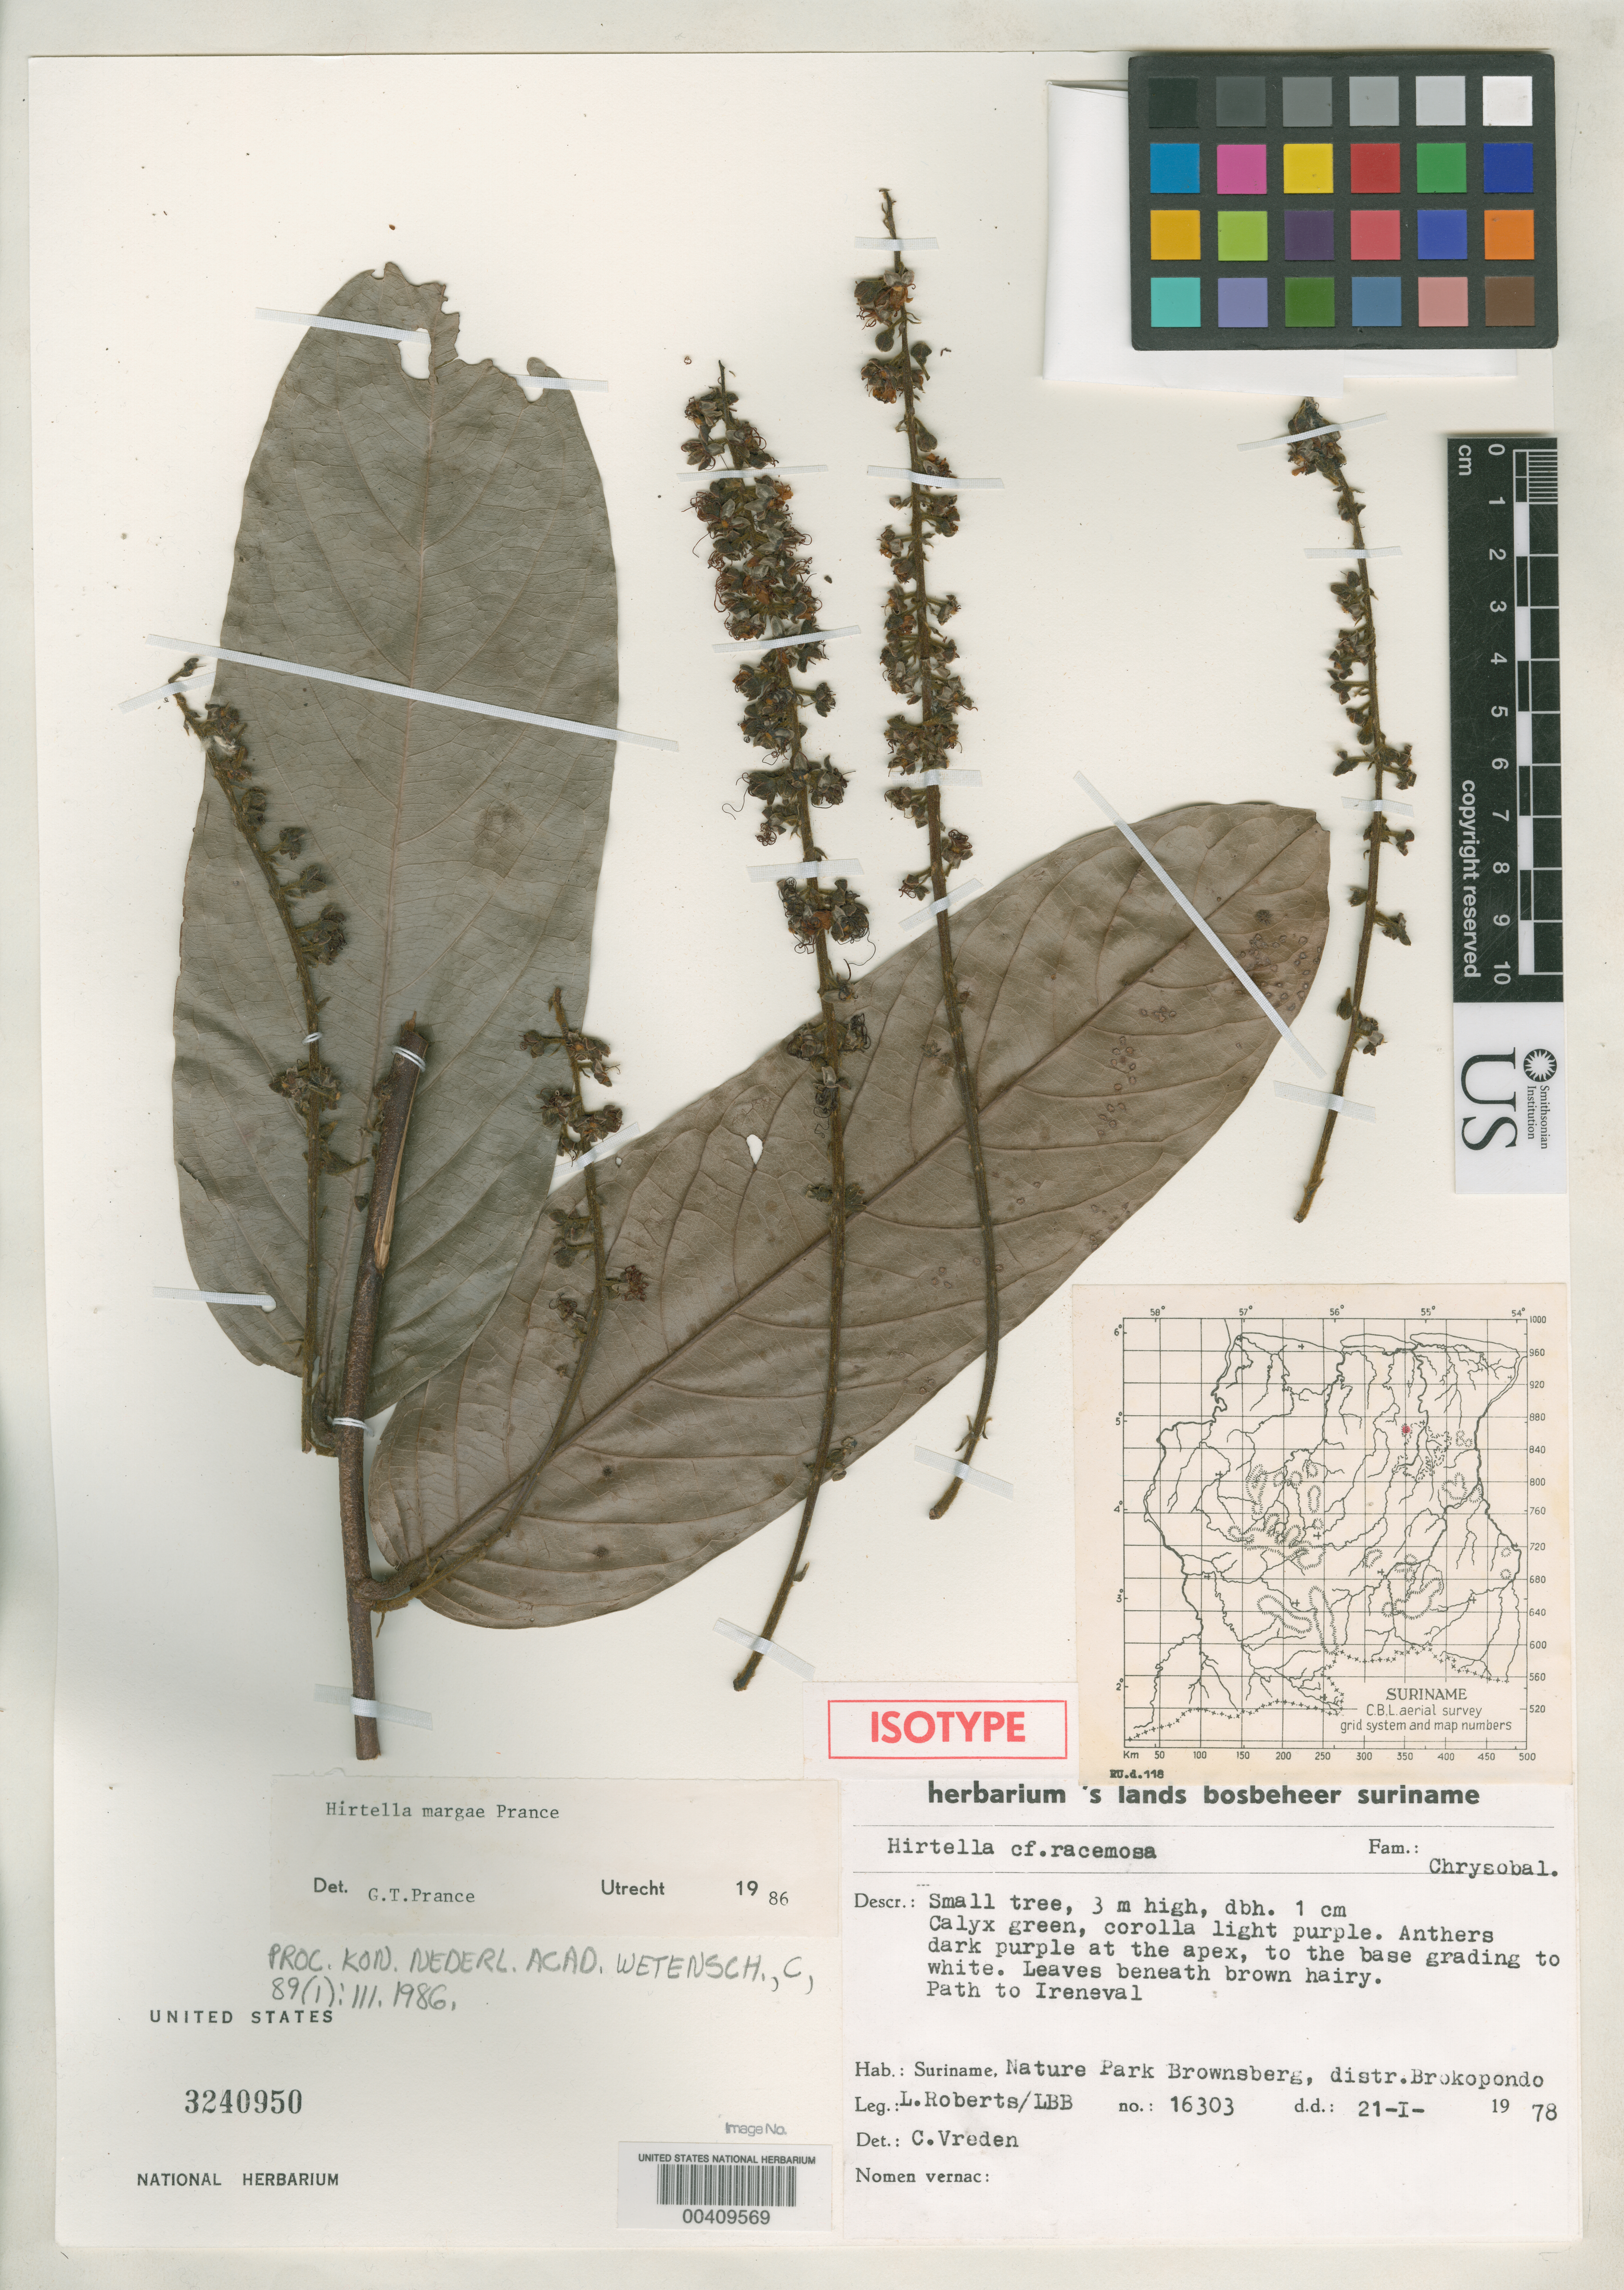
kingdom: Plantae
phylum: Tracheophyta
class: Magnoliopsida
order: Malpighiales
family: Chrysobalanaceae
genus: Hirtella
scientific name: Hirtella margae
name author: Prance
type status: Isotype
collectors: L. Roberts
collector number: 16303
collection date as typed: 21 Jan 1978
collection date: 1978-01-21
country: Suriname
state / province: Brokopondo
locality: Brownsberg Nature Park.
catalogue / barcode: US 3240950